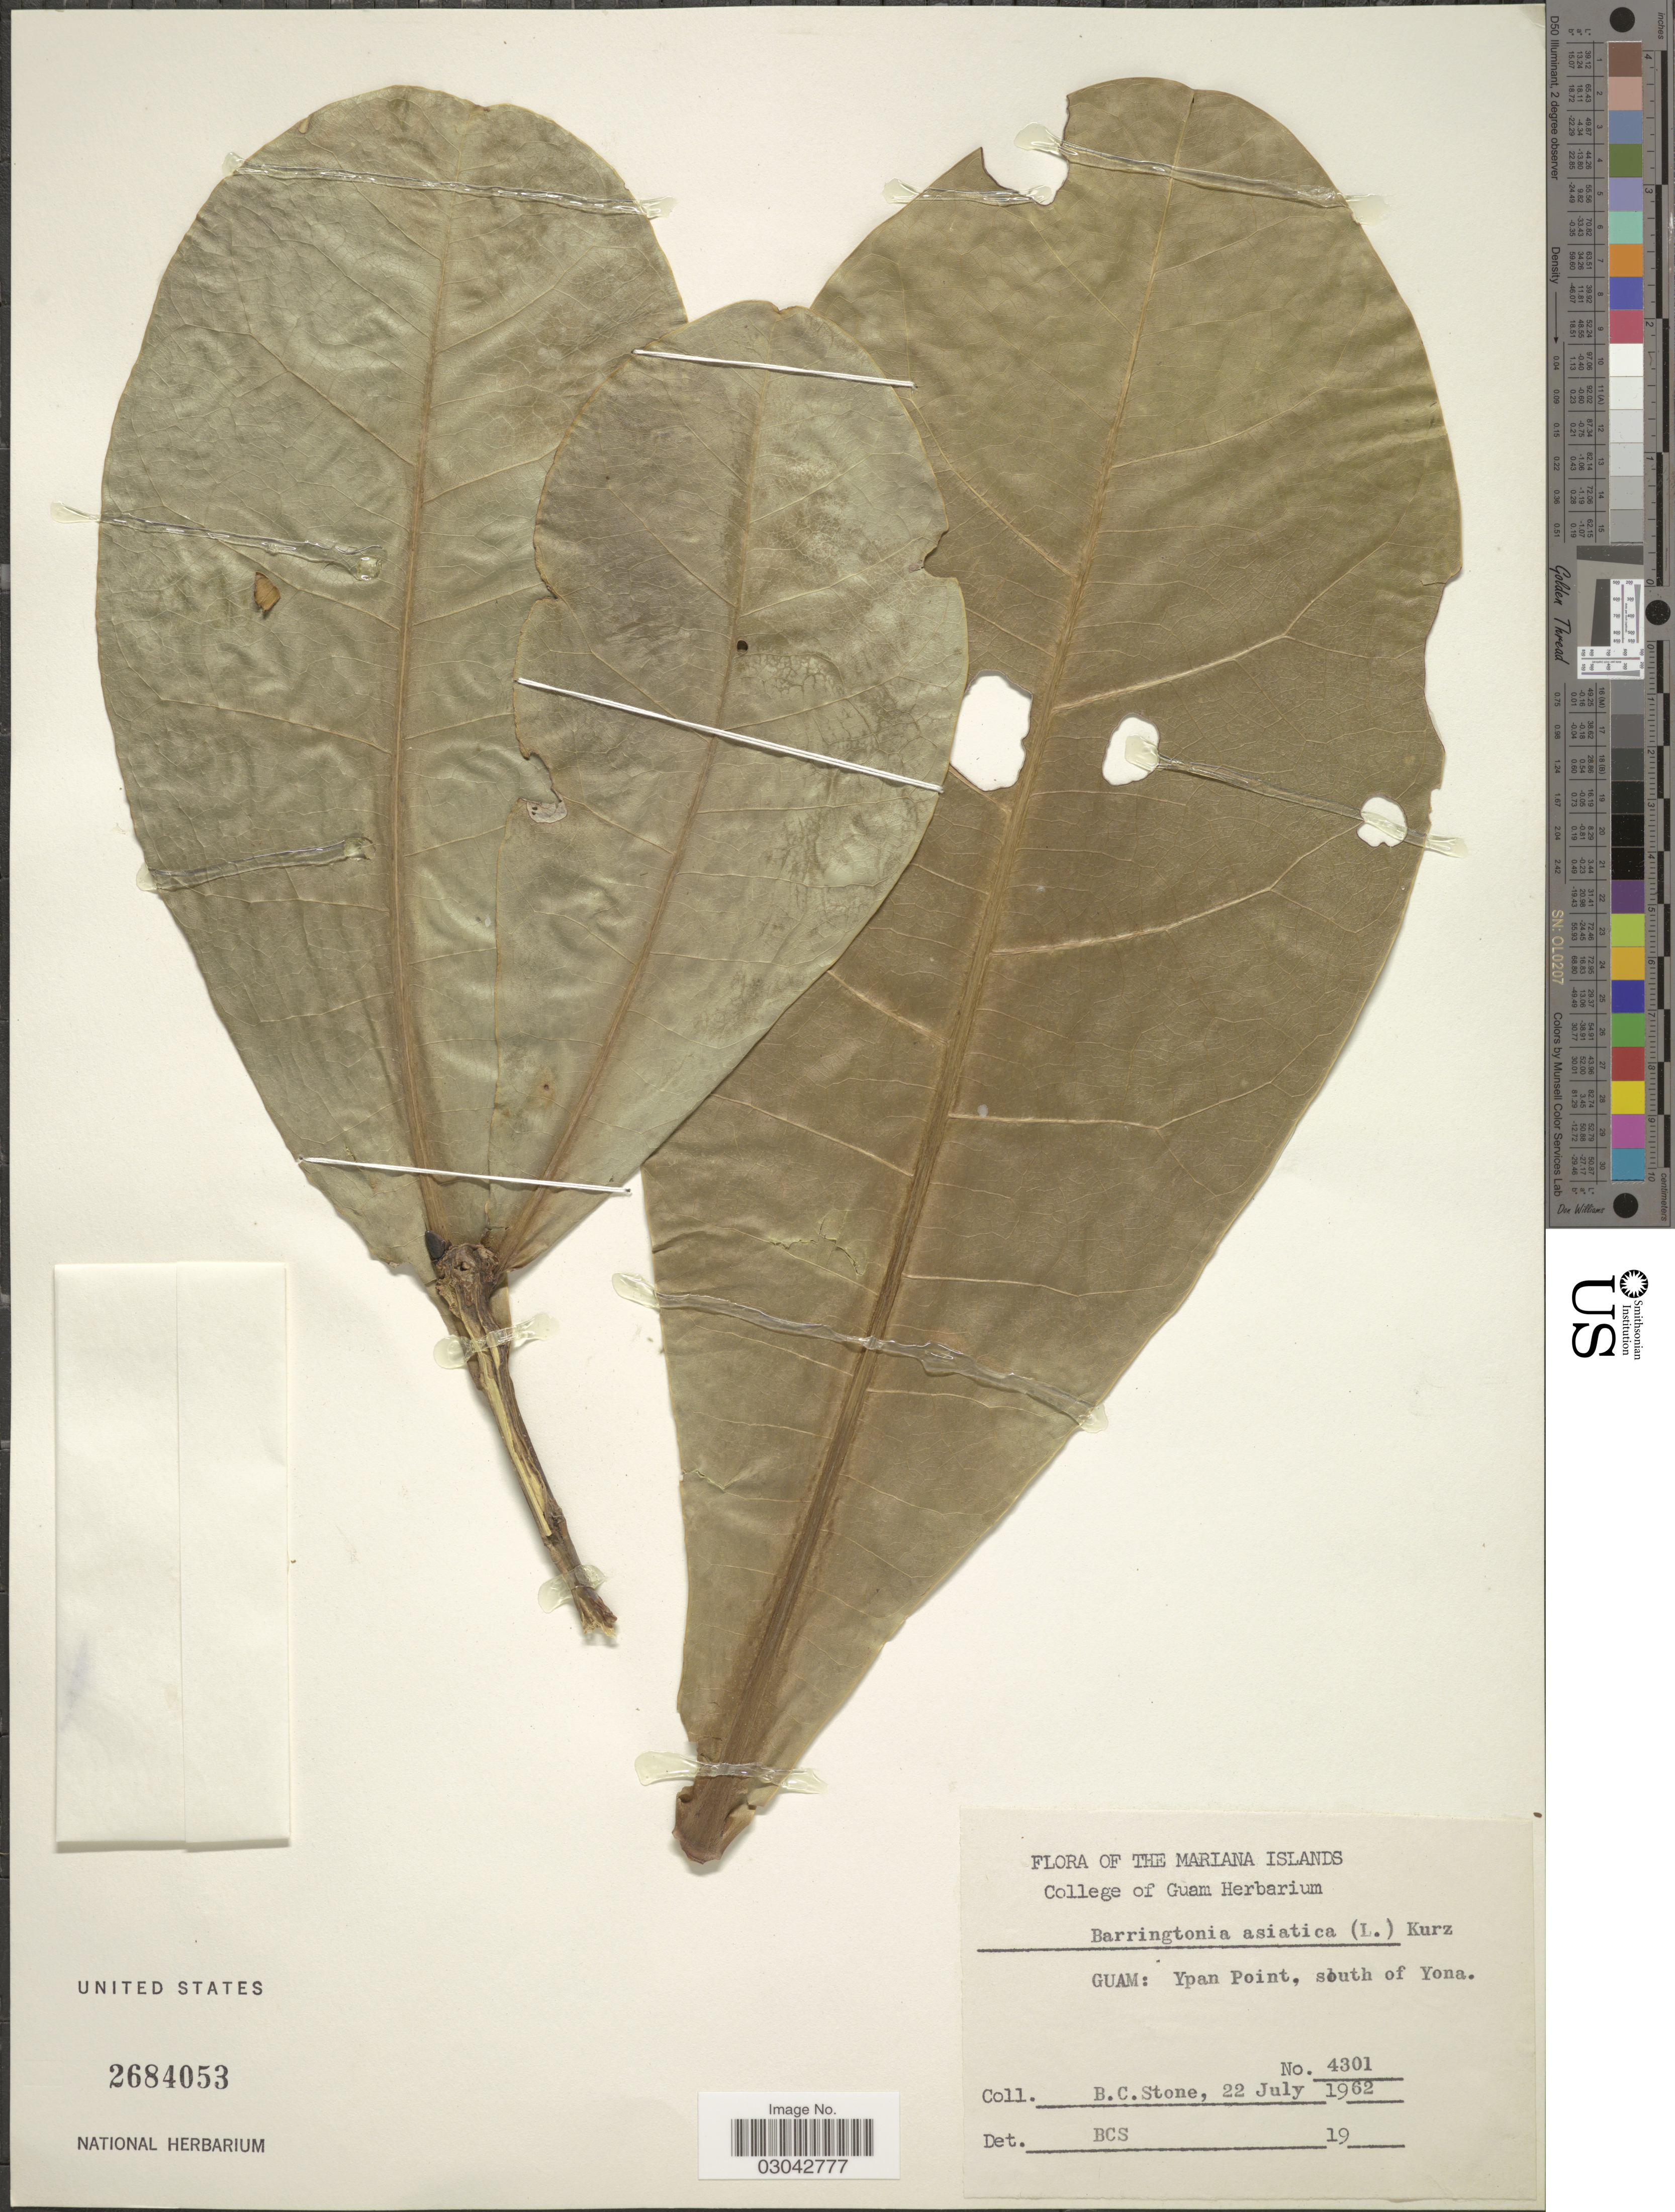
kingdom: Plantae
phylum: Tracheophyta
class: Magnoliopsida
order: Ericales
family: Lecythidaceae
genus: Barringtonia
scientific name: Barringtonia asiatica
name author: (L.) Kurz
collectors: B. C. Stone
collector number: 4301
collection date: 1962-07-22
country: Guam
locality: Mariana Islands. Ypan Point, south of Yona.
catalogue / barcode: US 2684053